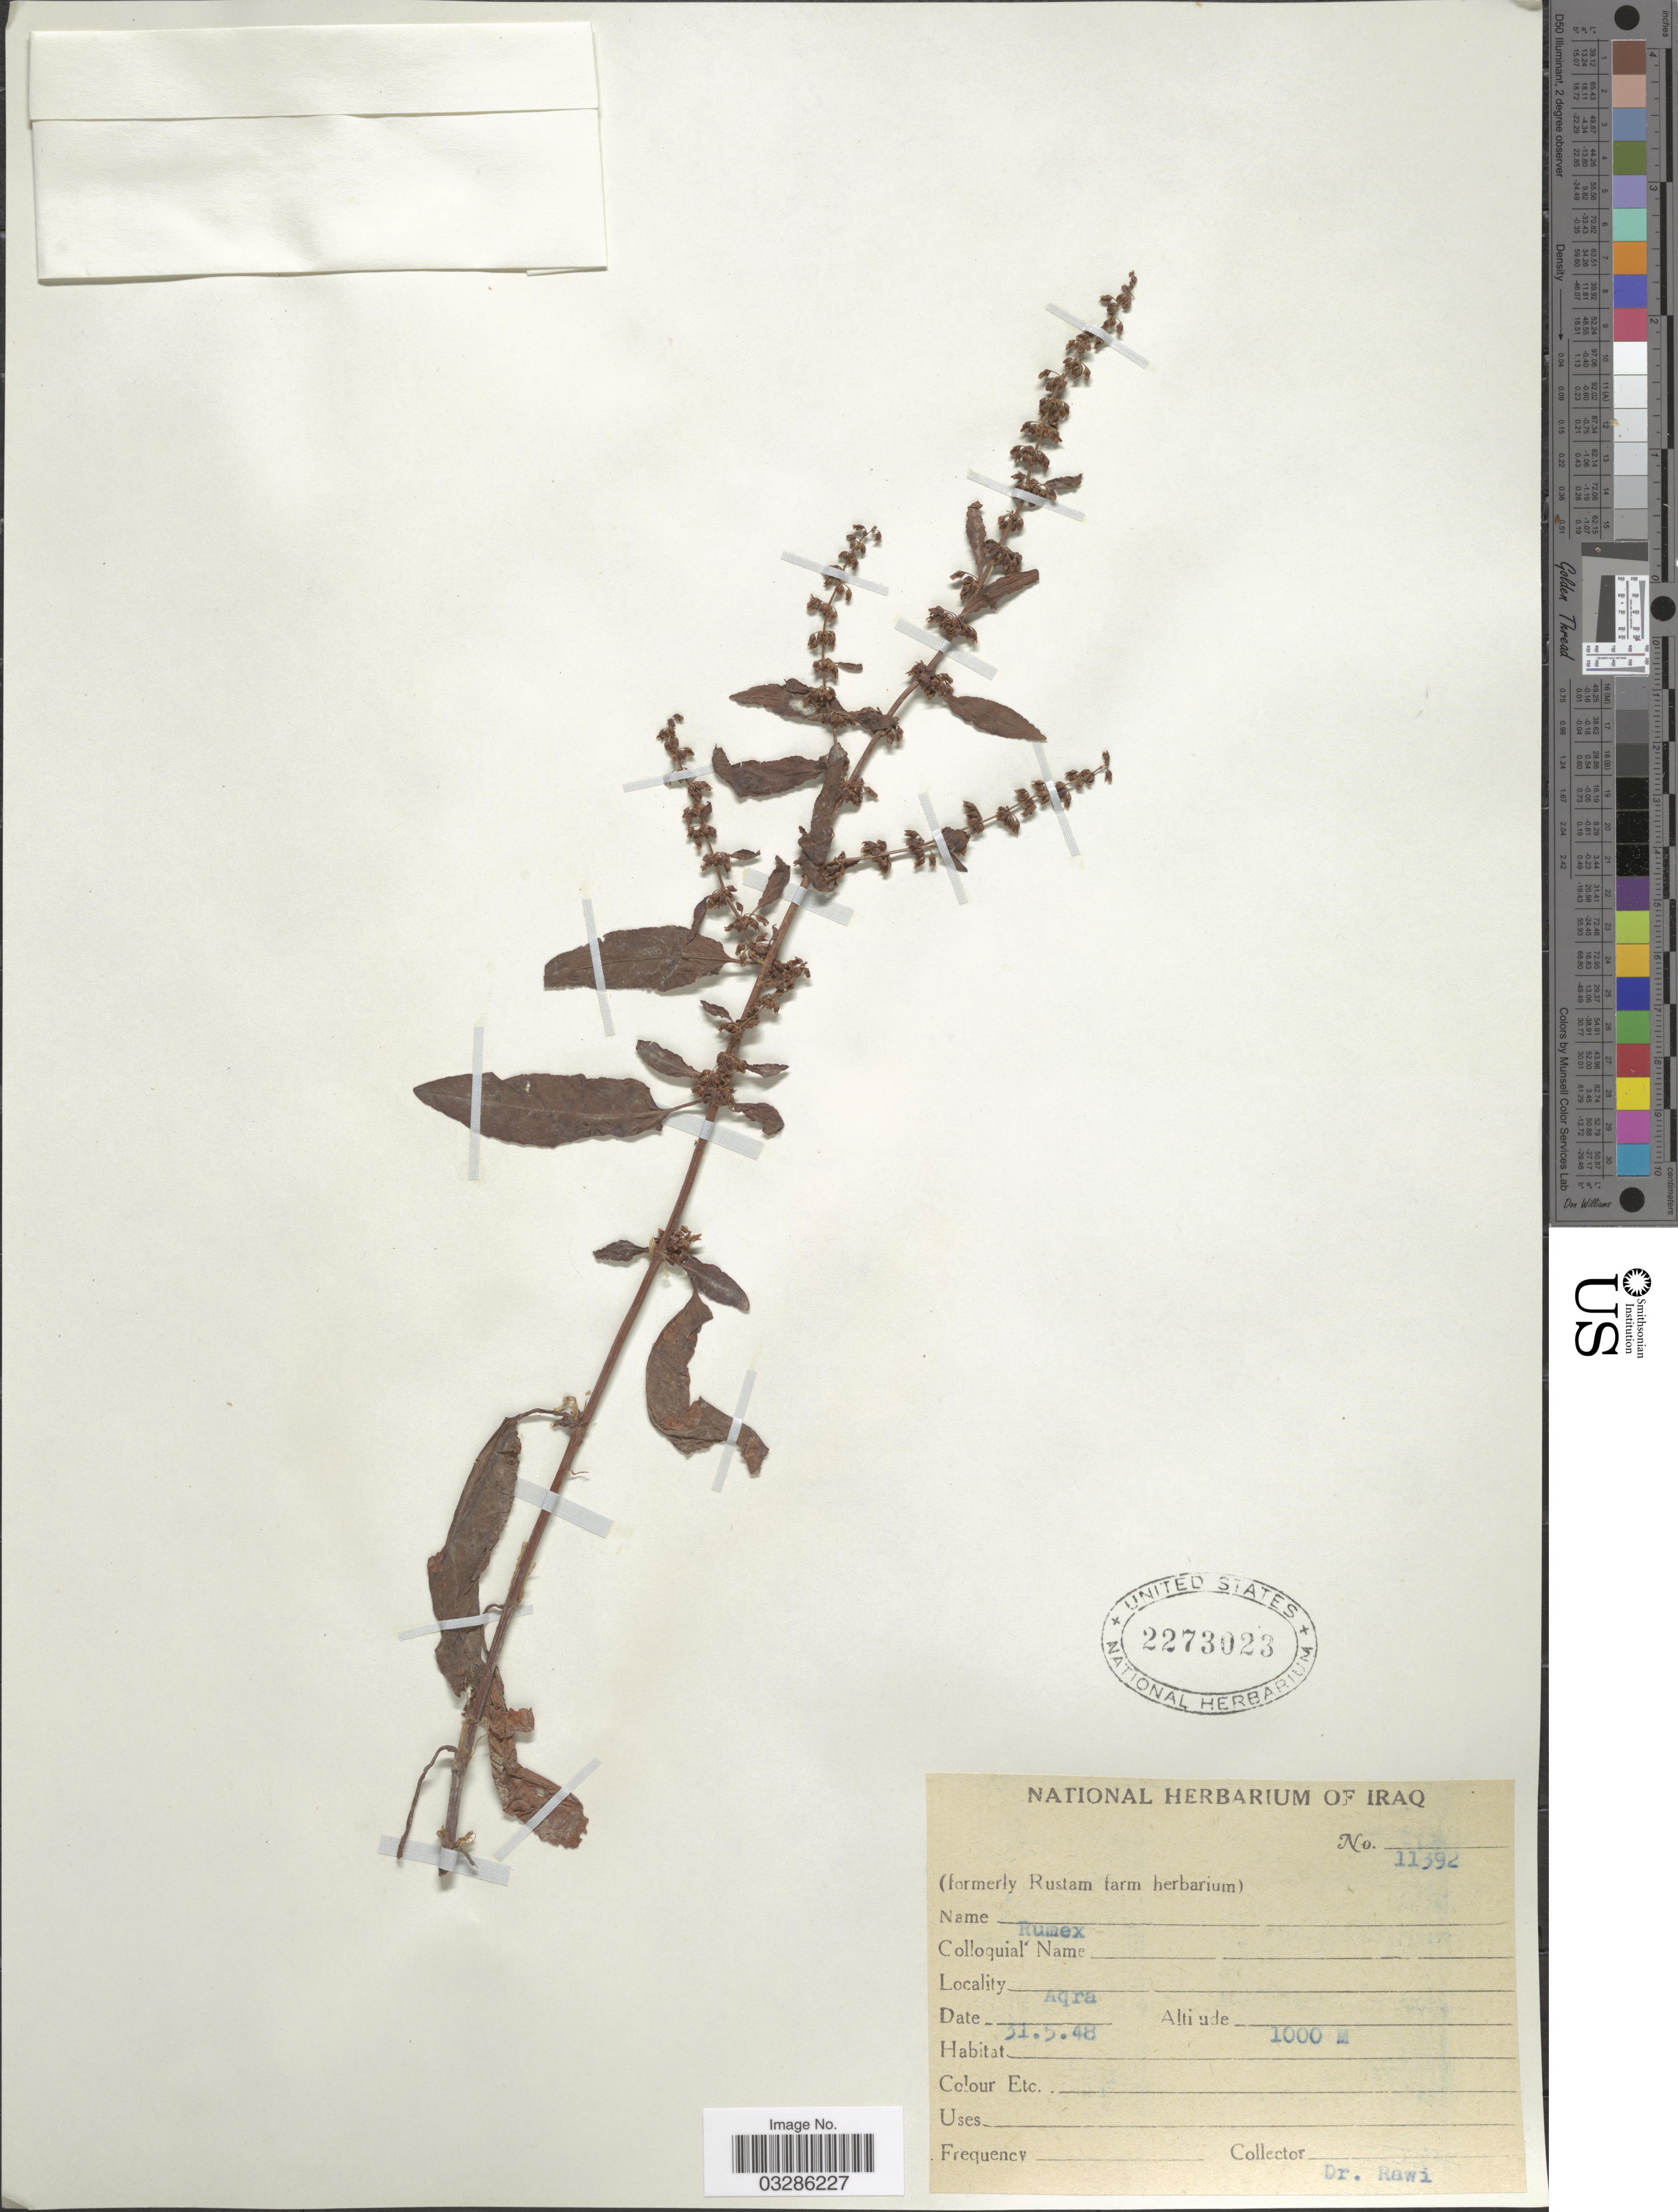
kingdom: Plantae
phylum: Tracheophyta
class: Magnoliopsida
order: Caryophyllales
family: Polygonaceae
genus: Rumex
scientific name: Rumex sp.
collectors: -. Rawi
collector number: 11392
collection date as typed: Transcribed d/m/y: 31/5/48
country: Iraq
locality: Aqra.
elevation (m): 1000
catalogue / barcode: US 2273023